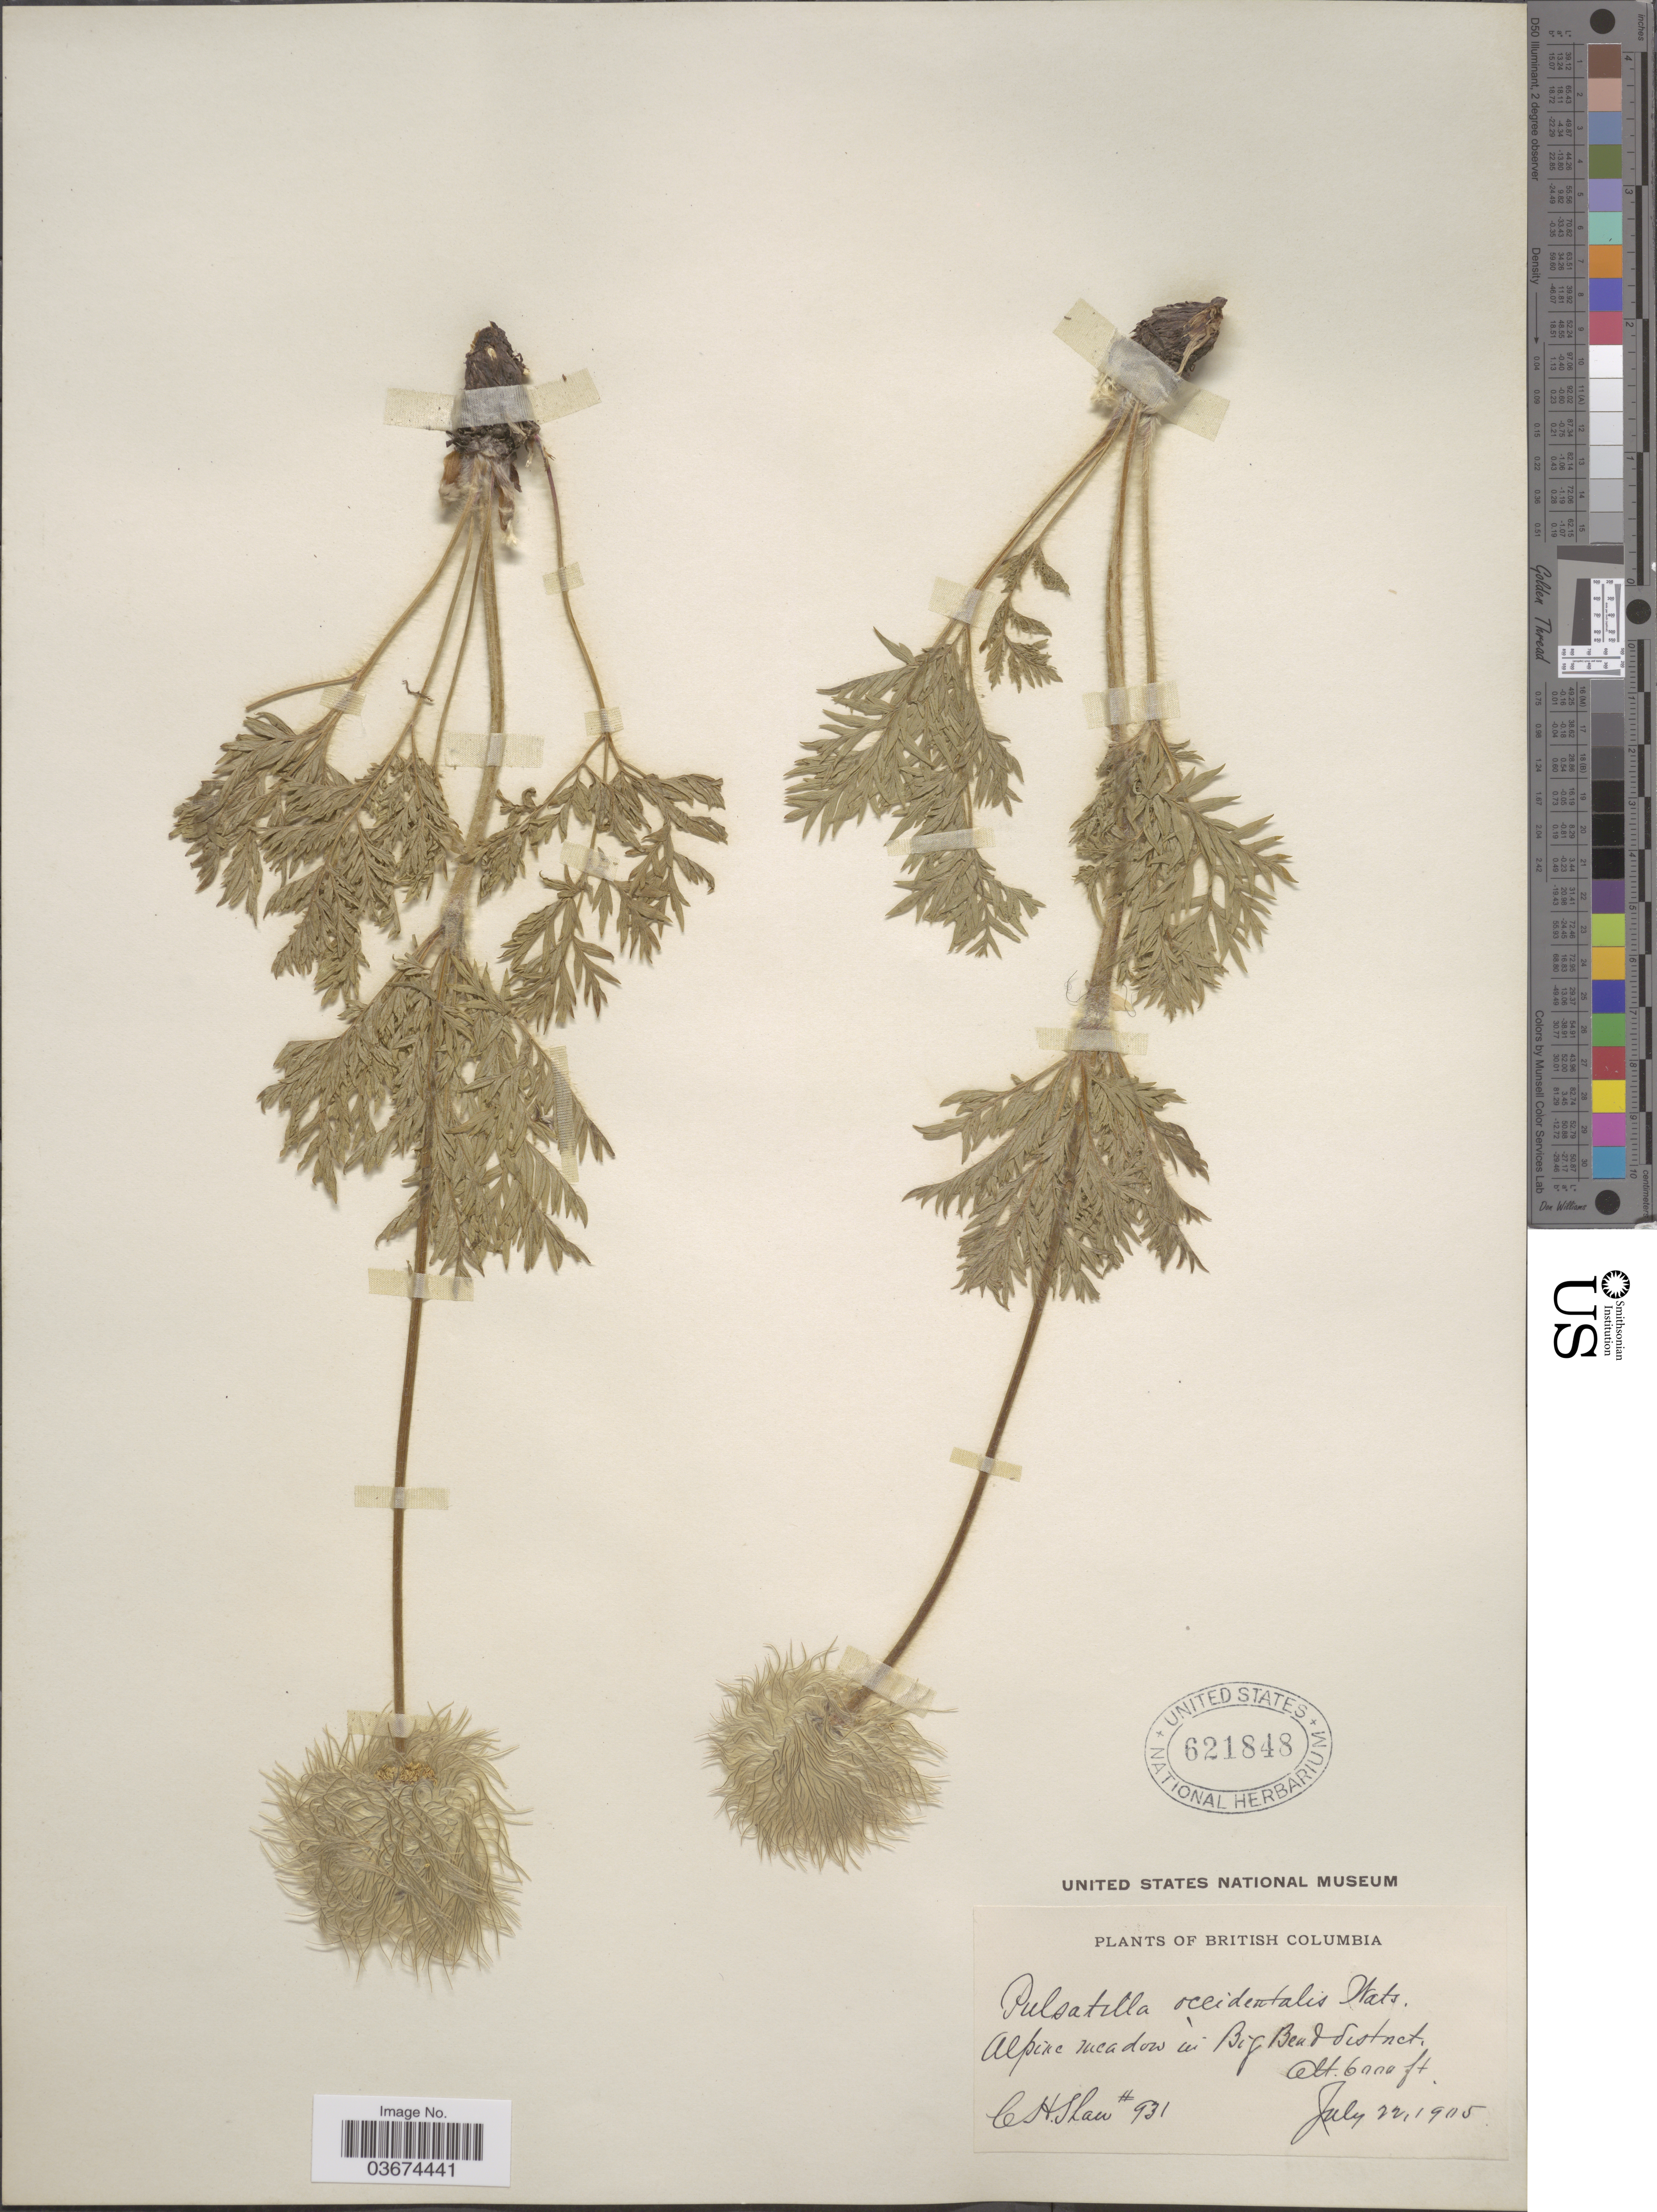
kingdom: Plantae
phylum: Tracheophyta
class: Magnoliopsida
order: Ranunculales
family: Ranunculaceae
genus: Pulsatilla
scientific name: Pulsatilla occidentalis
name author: (S. Watson) Freyn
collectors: C. H. Shaw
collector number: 931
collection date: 1905-07-22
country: Canada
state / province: British Columbia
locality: Big Bend district.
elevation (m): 1829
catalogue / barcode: US 621848